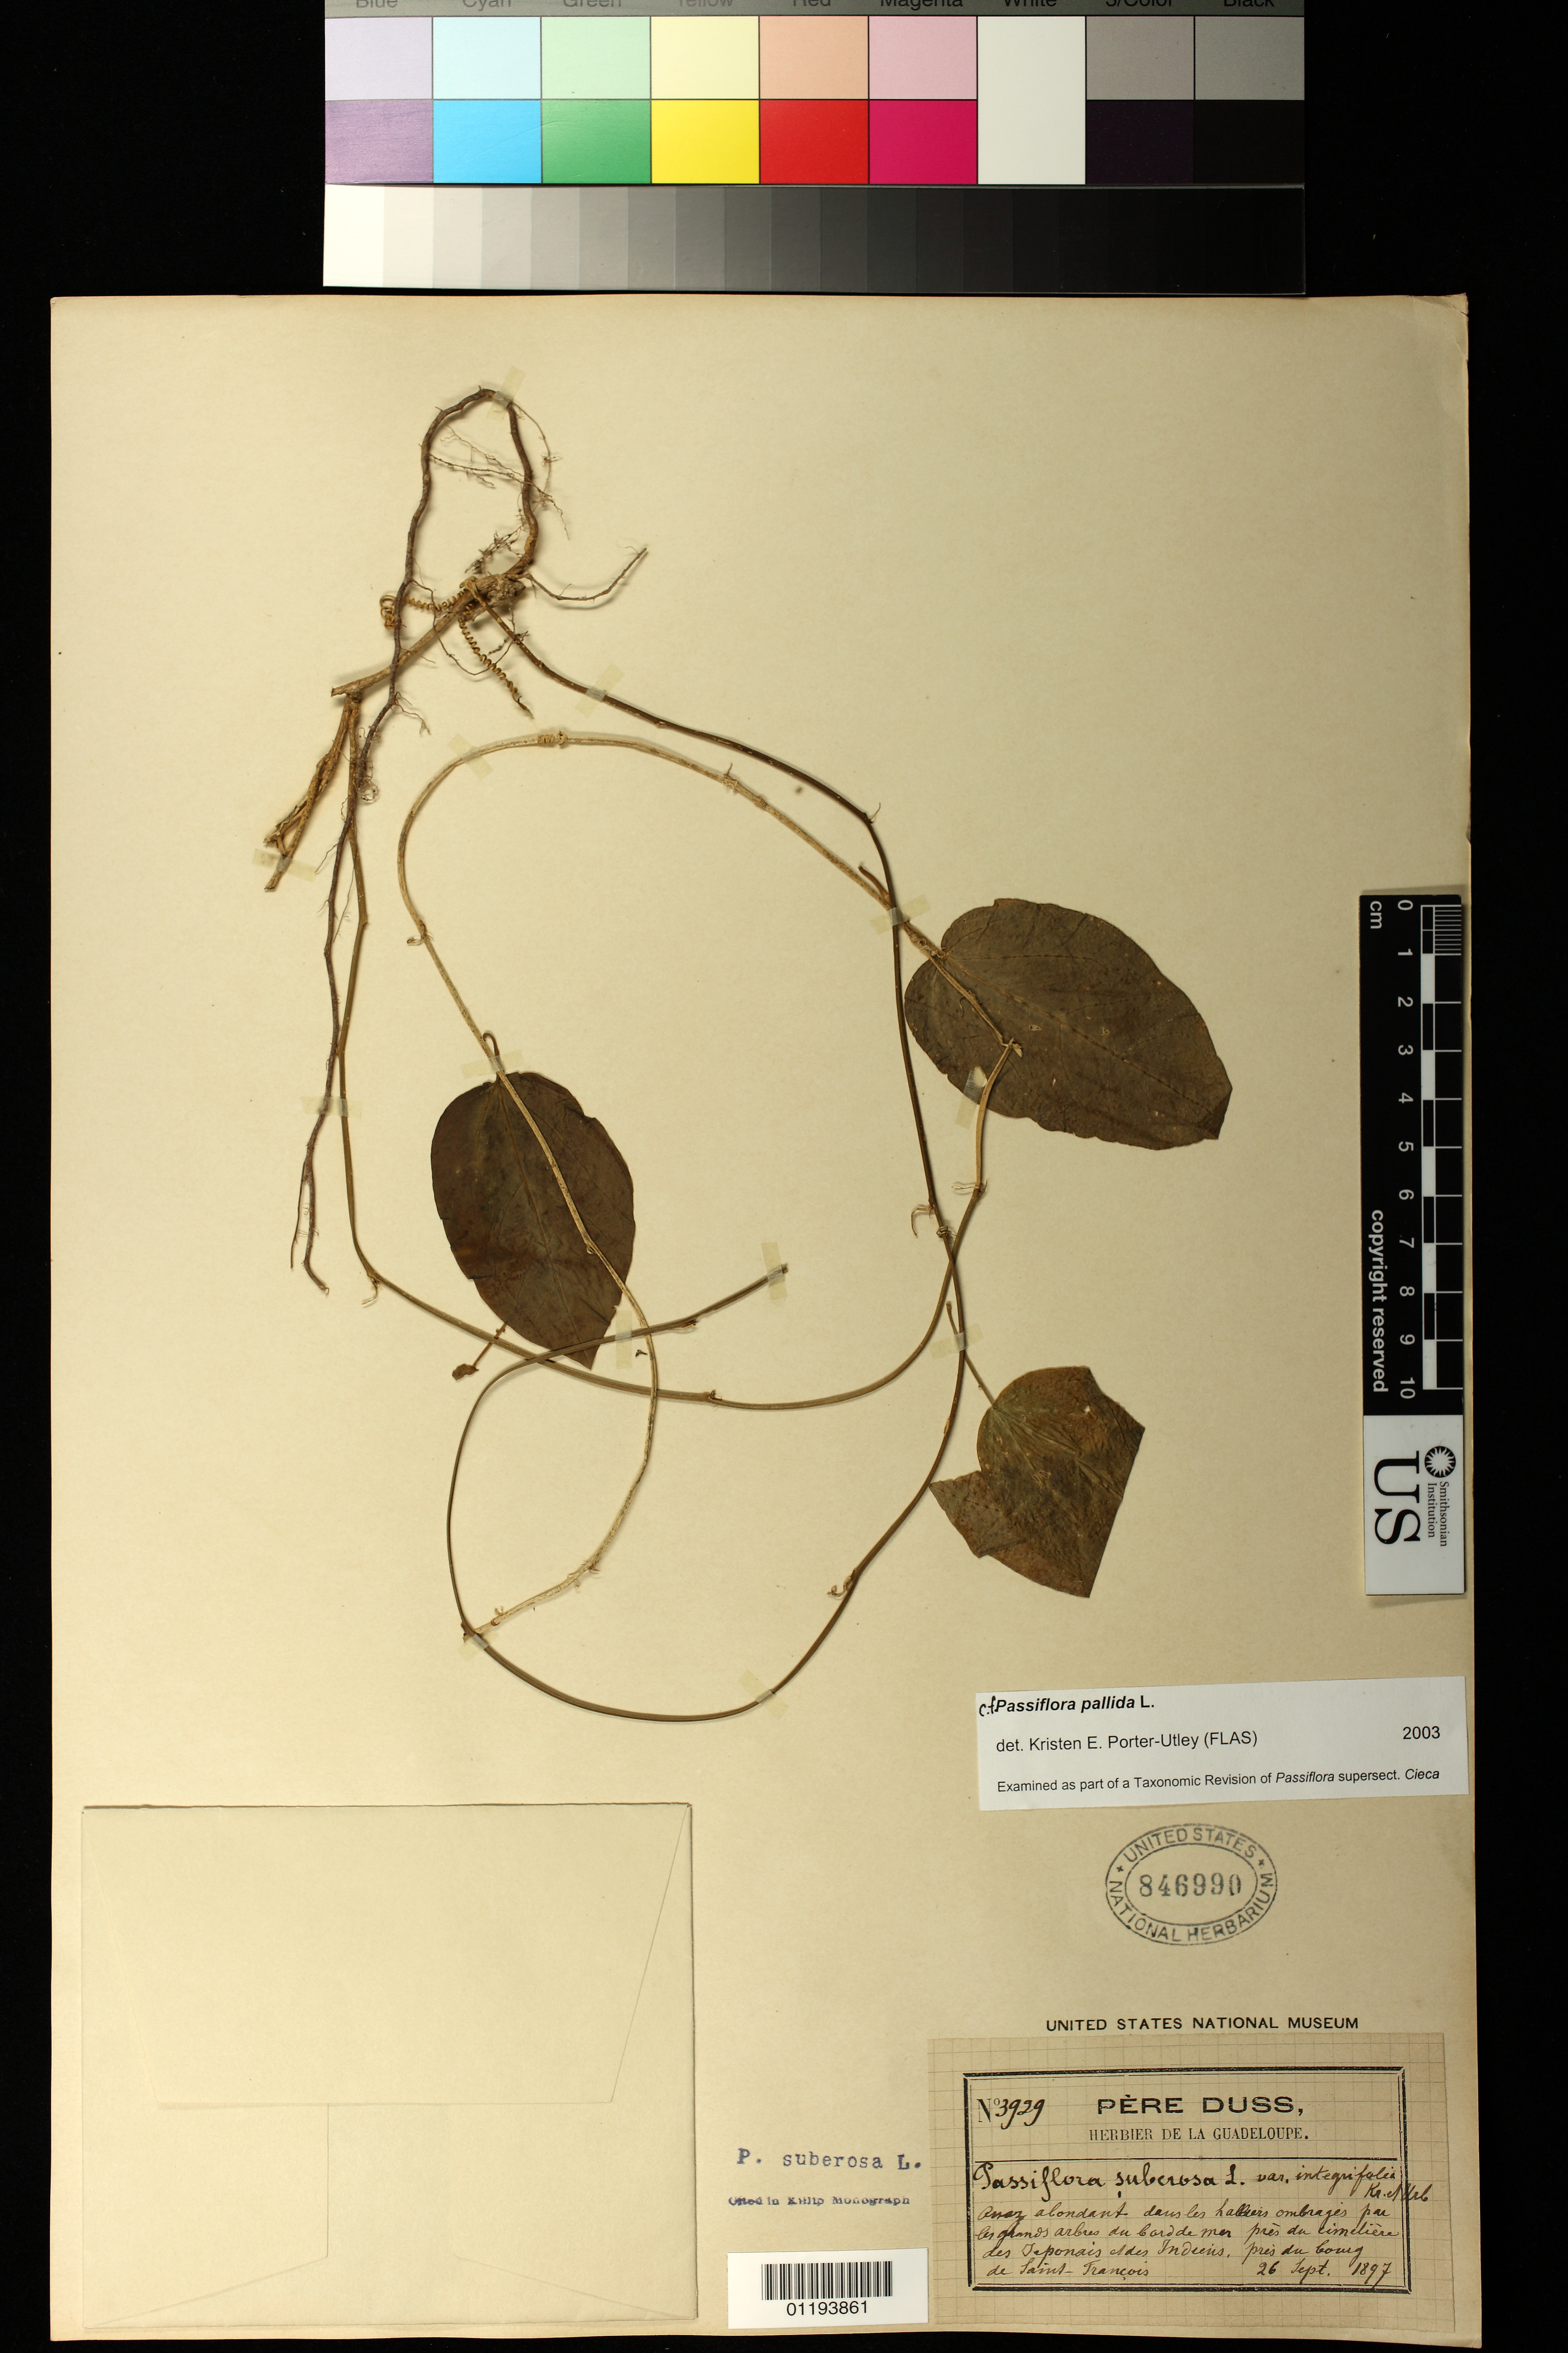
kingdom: Plantae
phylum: Tracheophyta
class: Magnoliopsida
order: Malpighiales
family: Passifloraceae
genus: Passiflora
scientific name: Passiflora pallida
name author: L.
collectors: Père Duss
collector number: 3929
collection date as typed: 1897-09-26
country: Guadeloupe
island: Basse Terre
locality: Assez abondant dans les habiers ombrages par les grands arbres au Cordde de mer pres du cimetiere des Japonais et des Indiens. Pres du bourg de Saint-Francois.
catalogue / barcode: US 846990